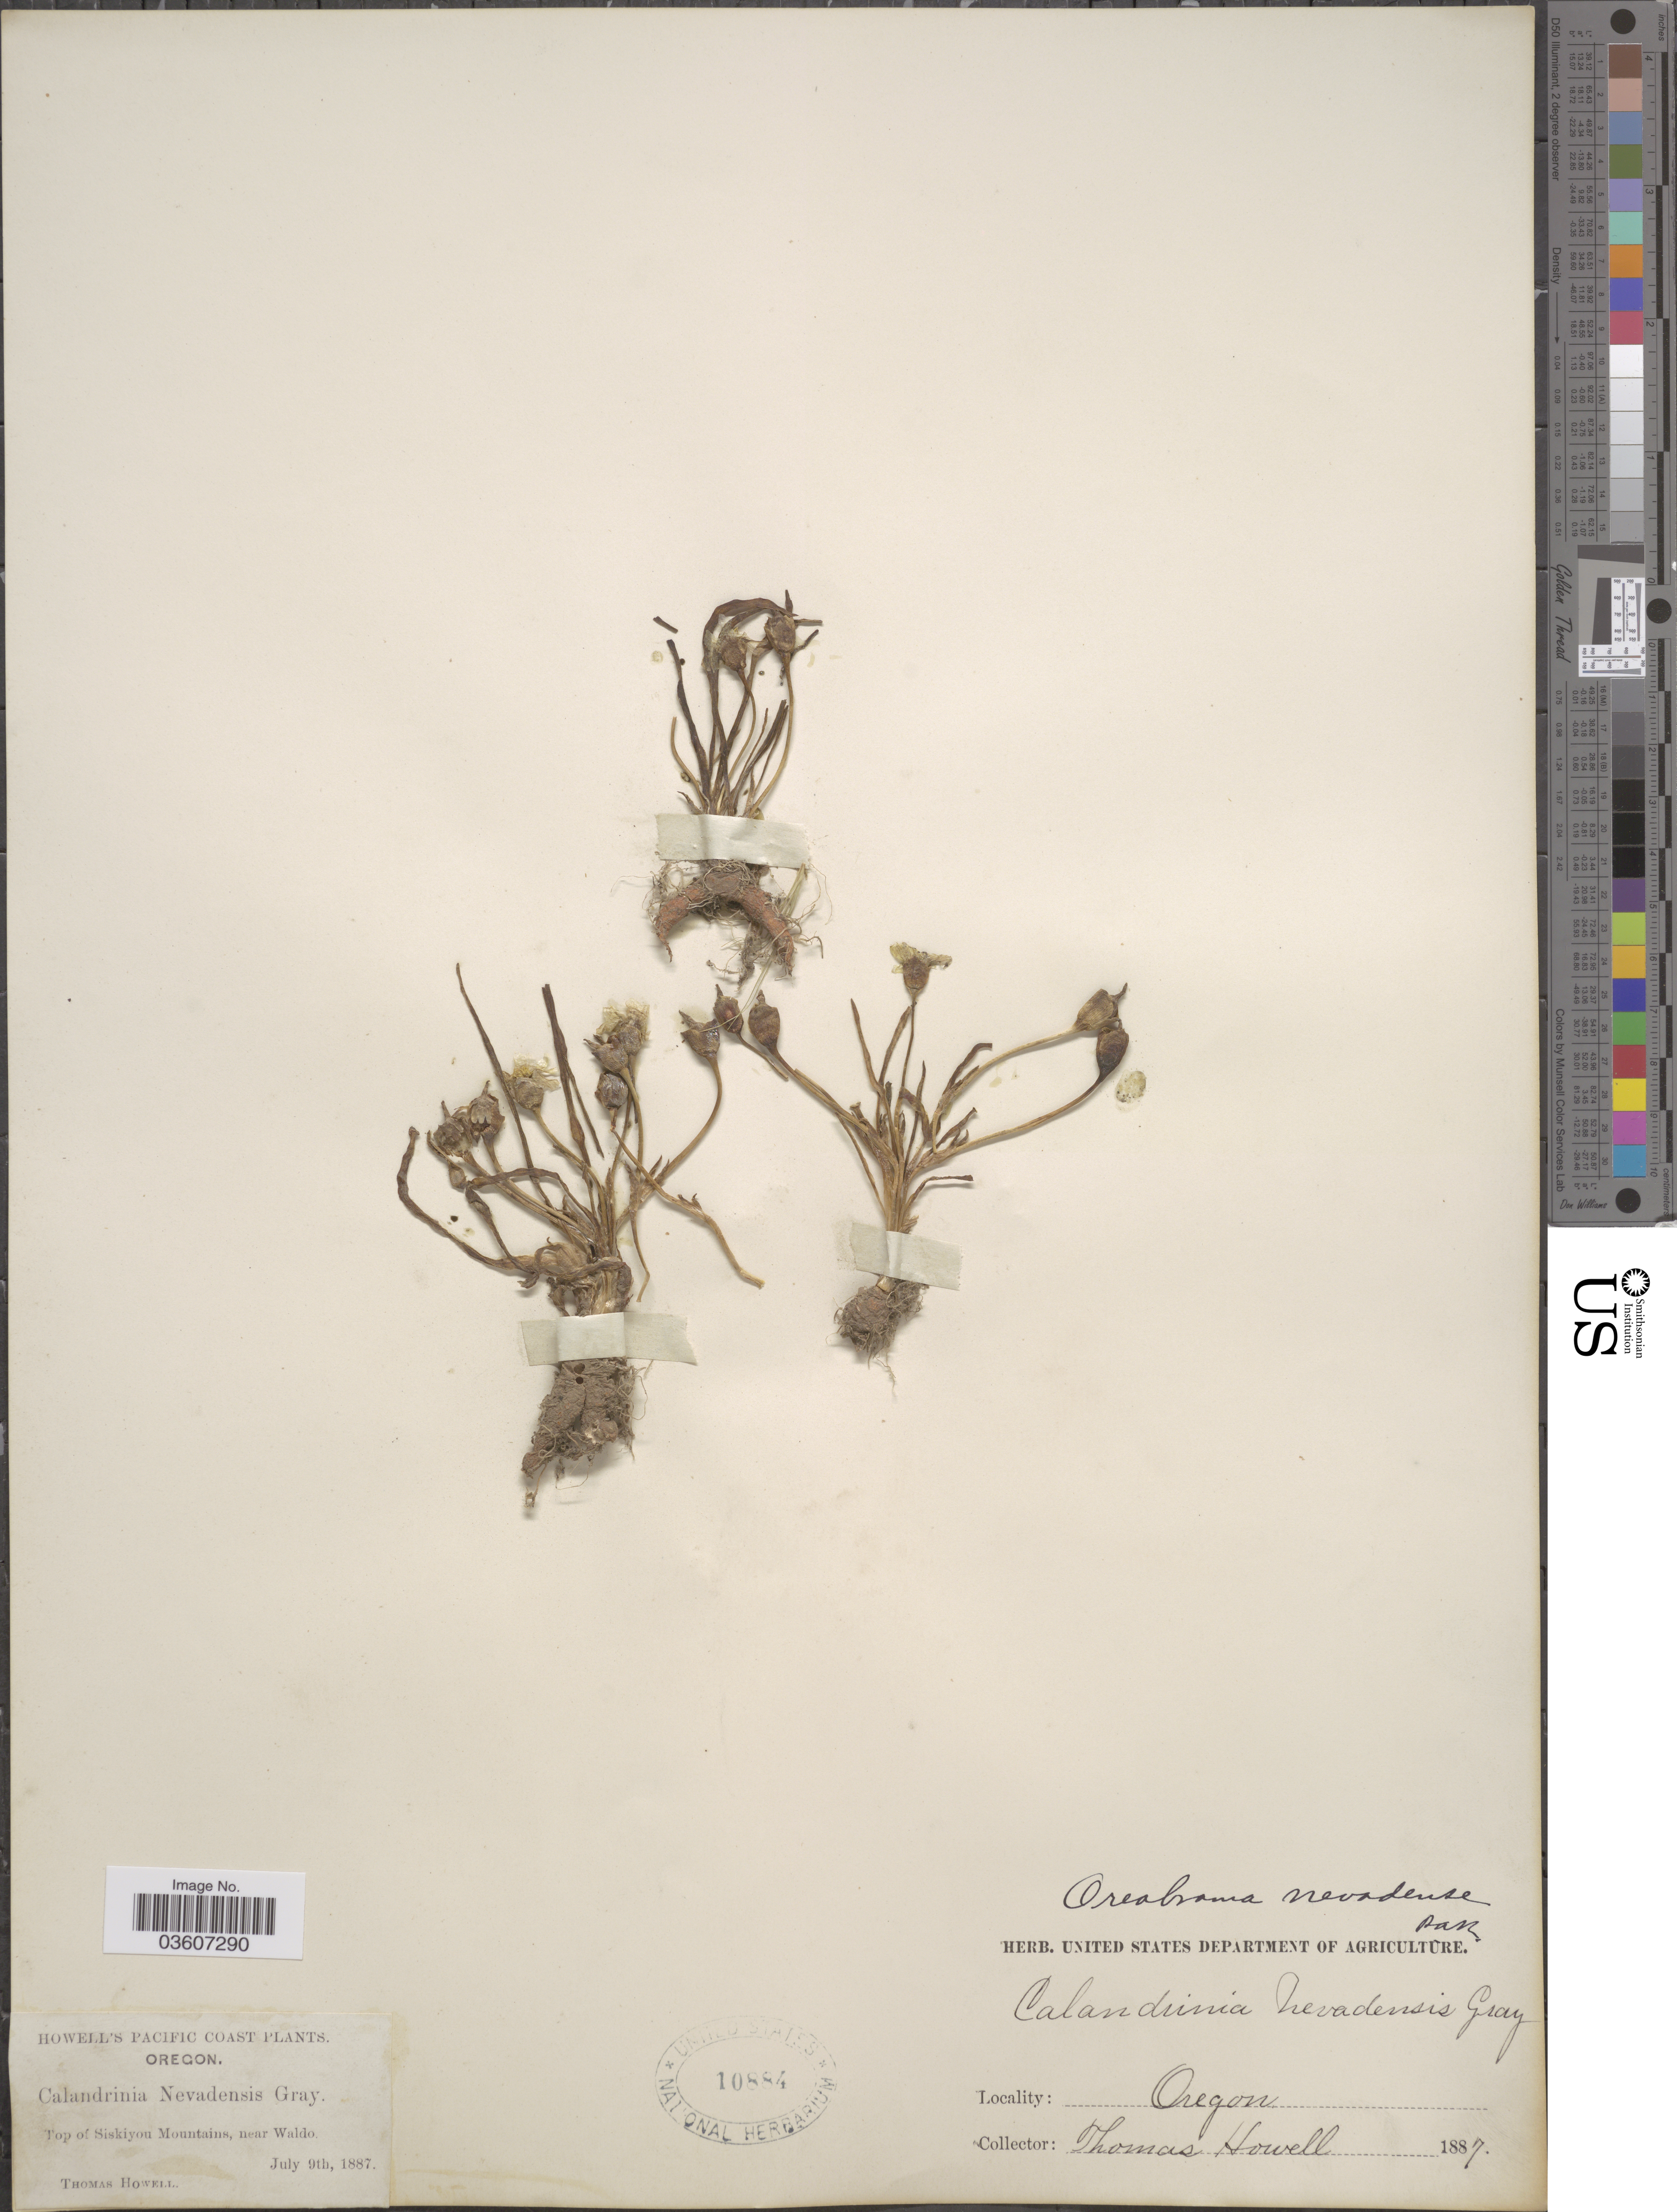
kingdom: Plantae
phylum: Tracheophyta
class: Magnoliopsida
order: Caryophyllales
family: Montiaceae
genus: Lewisia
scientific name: Lewisia nevadensis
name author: (A. Gray) B.L. Rob.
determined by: Strong, Mark T., (BOT), Smithsonian Institution - National Museum of Natural History (UNITED STATES)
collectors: T. Howell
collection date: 1887-07-09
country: United States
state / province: Oregon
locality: Pacific Coast, Top of Siskiyou Mountains, near Waldo.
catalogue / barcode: US 10884